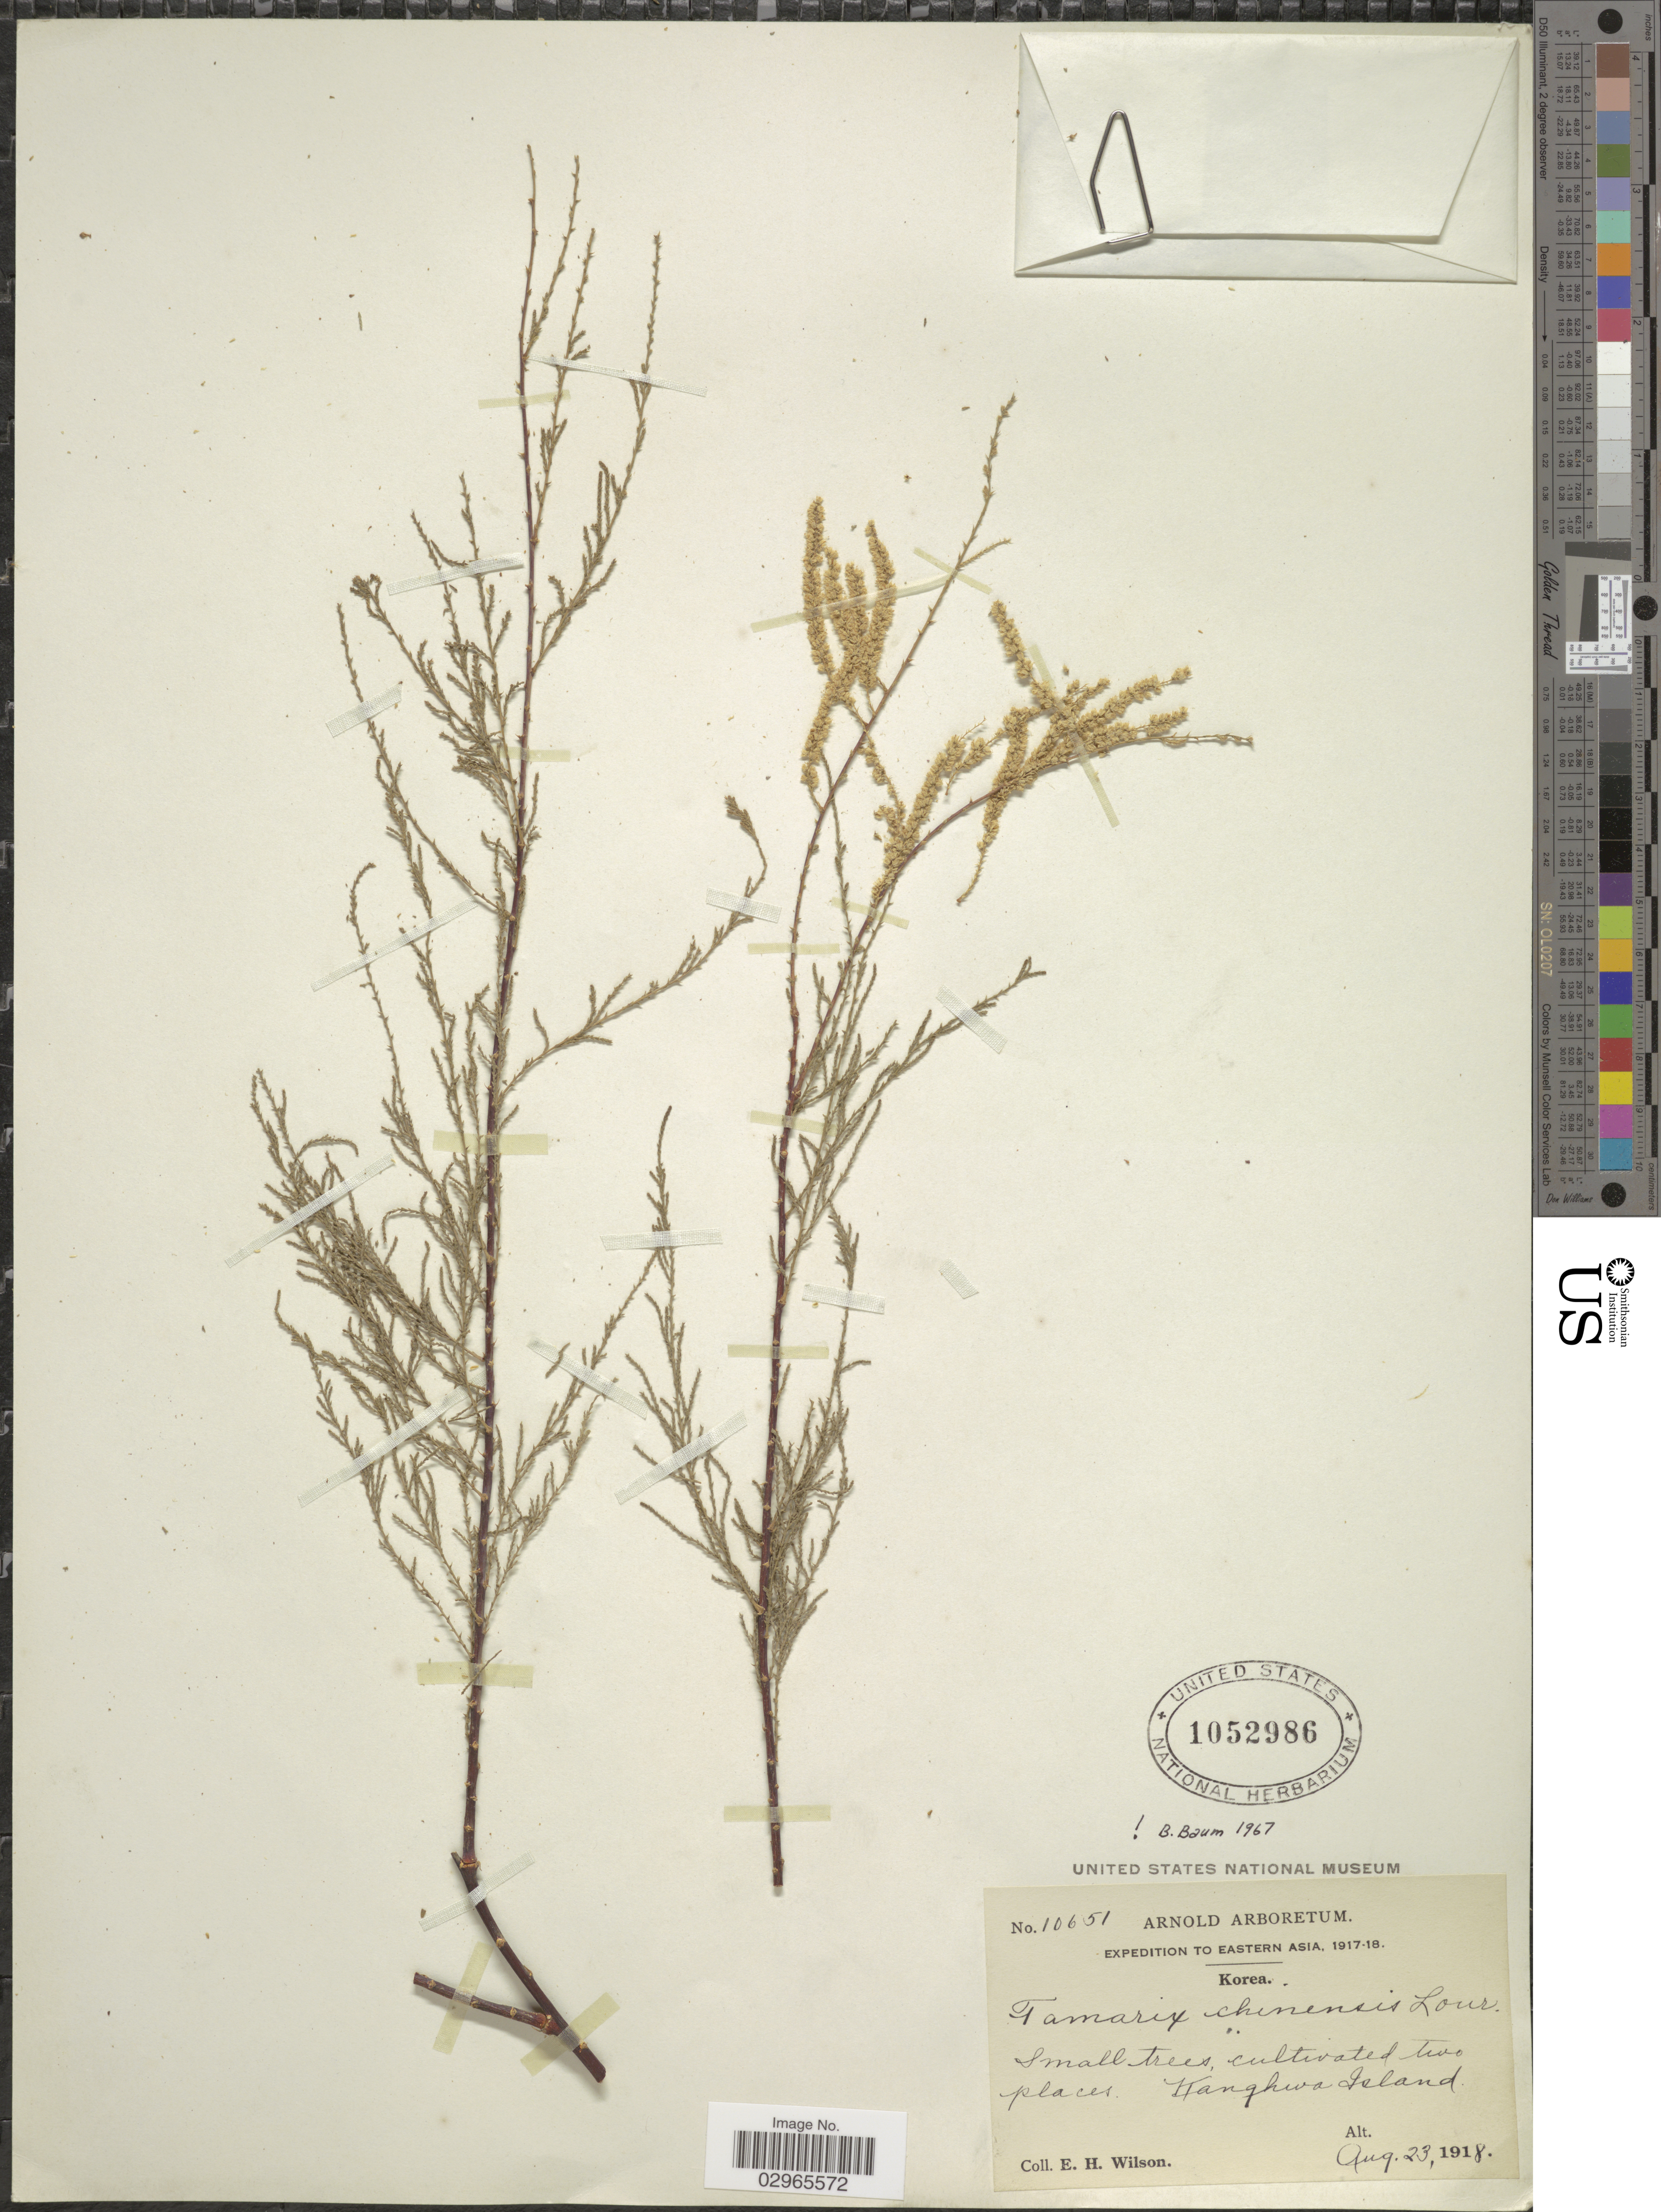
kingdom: Plantae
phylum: Tracheophyta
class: Magnoliopsida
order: Caryophyllales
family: Tamaricaceae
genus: Tamarix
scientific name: Tamarix chinensis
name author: Lour.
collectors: E. Wilson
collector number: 10651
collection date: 1918-08-23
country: South Korea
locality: Eastern Asia. Kanghwa Island.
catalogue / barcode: US 1052986